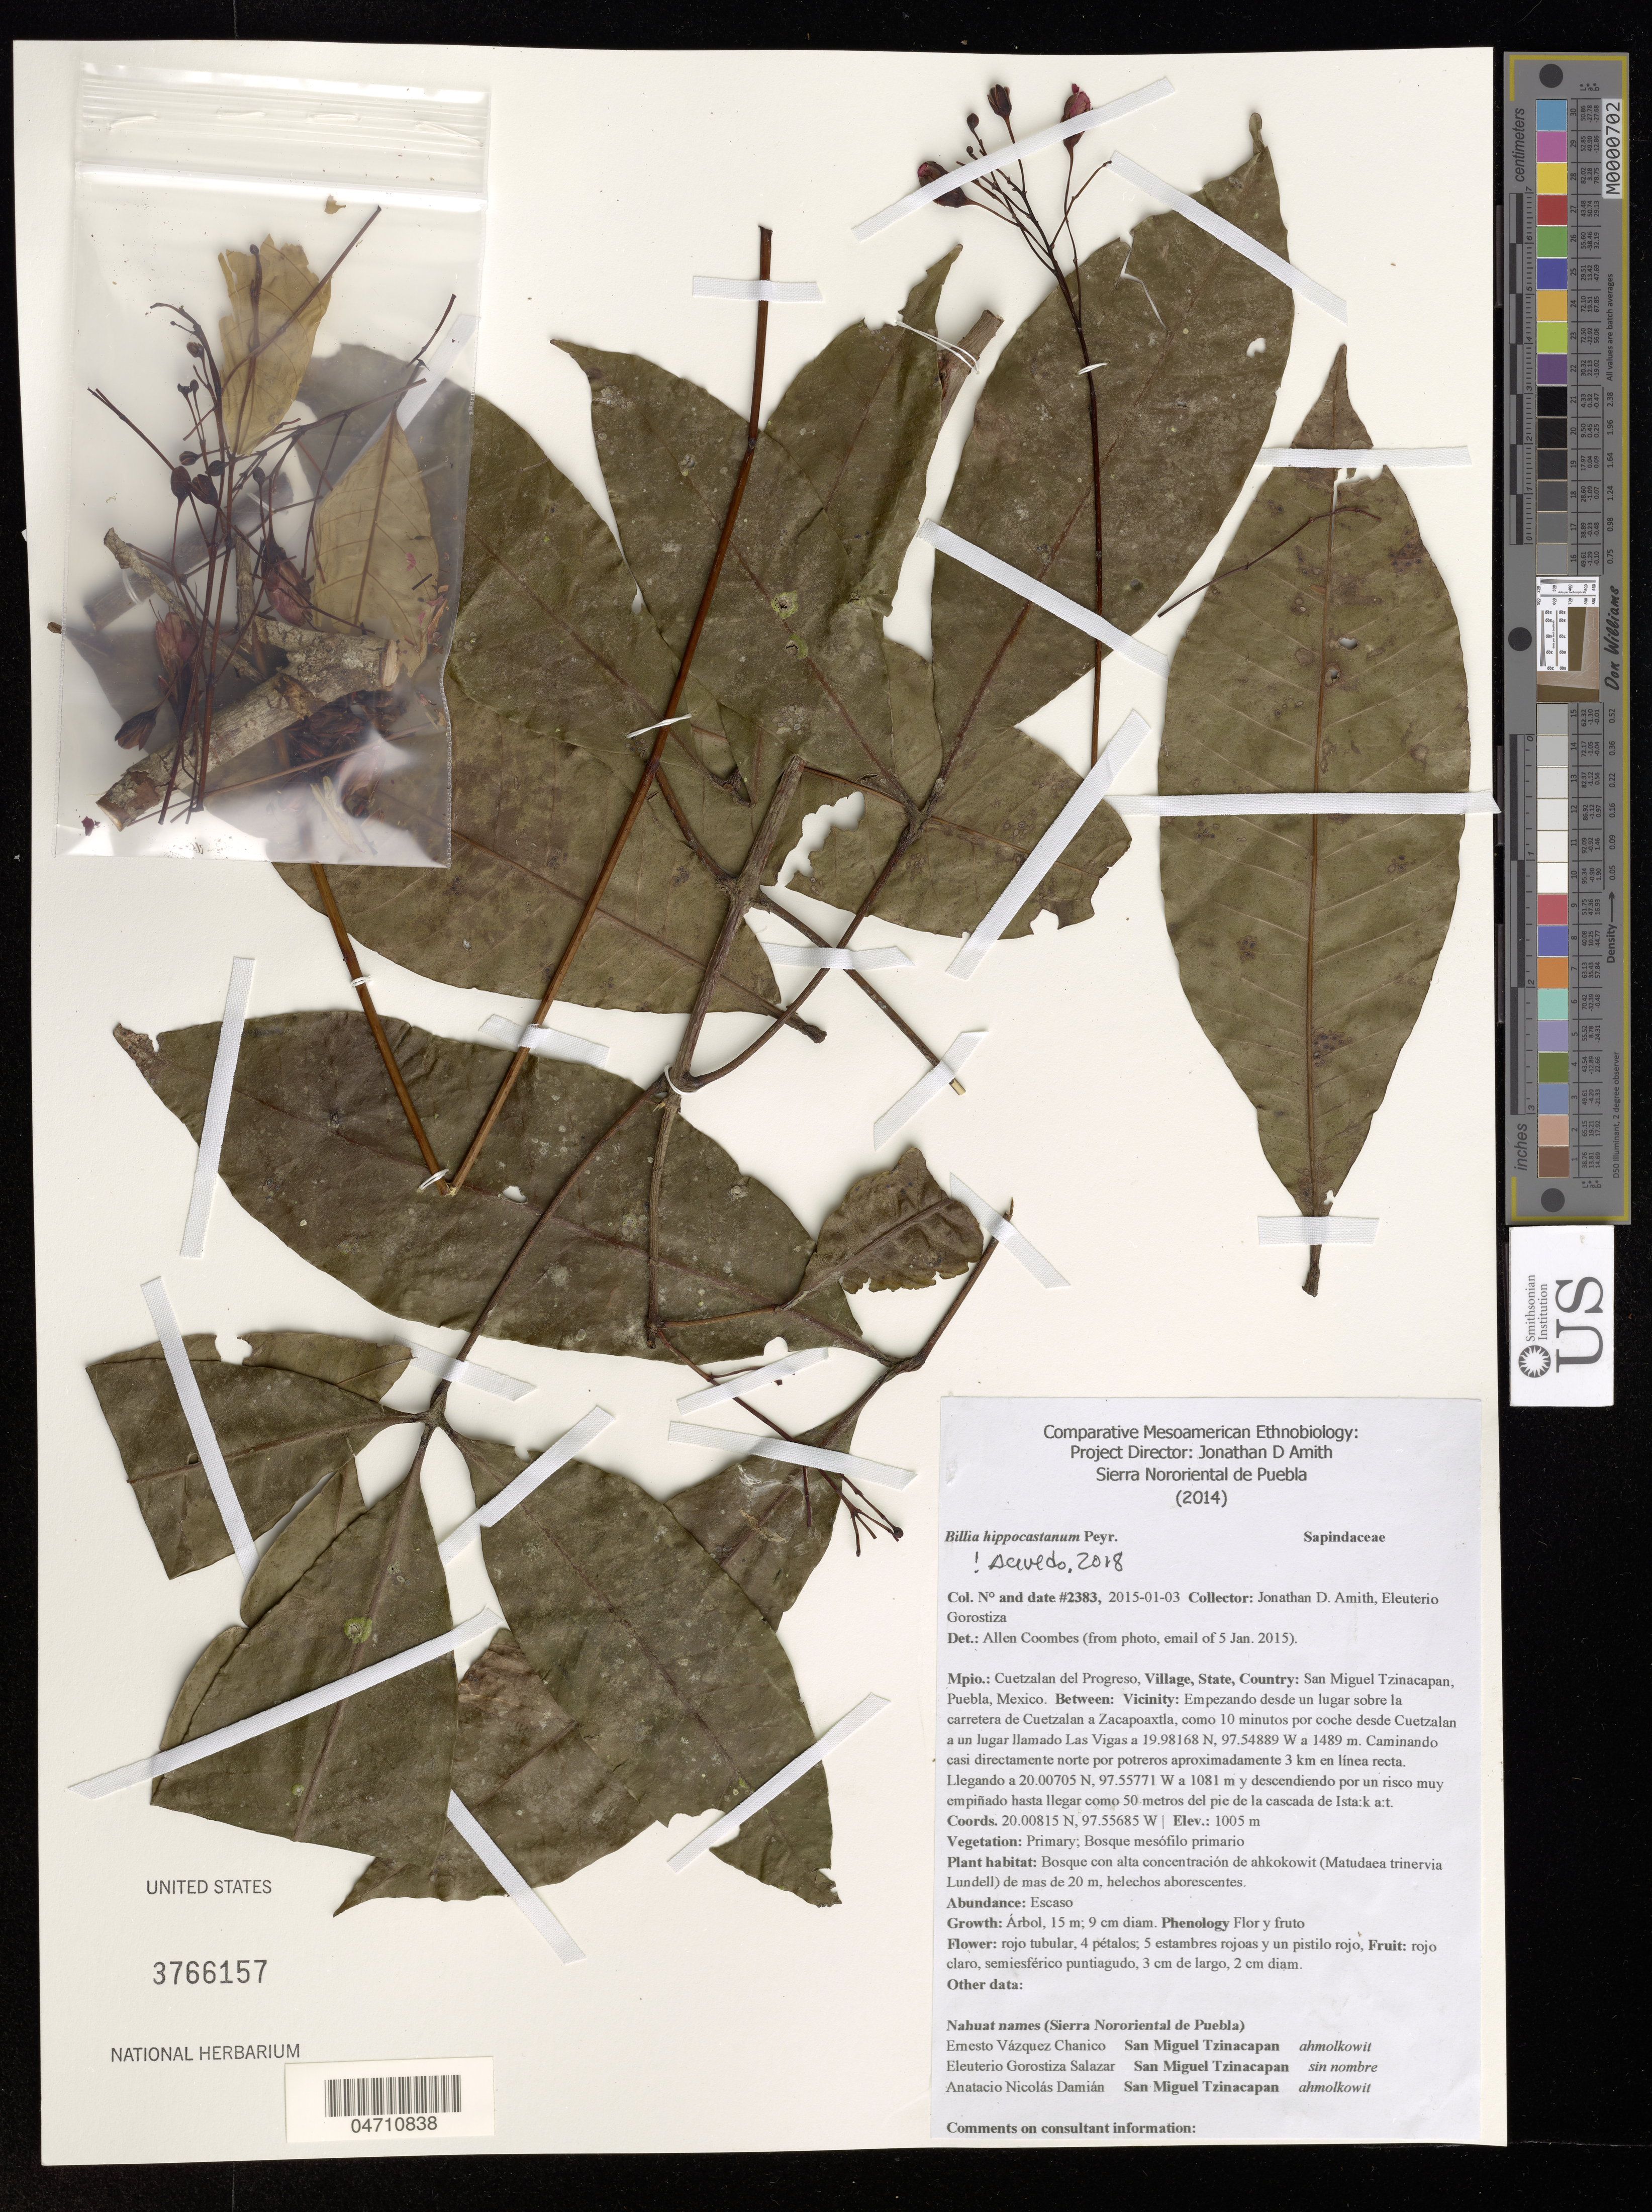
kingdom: Plantae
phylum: Tracheophyta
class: Magnoliopsida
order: Sapindales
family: Sapindaceae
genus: Billia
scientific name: Billia hippocastanum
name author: Peyr.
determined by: Acevedo-Rodriguez, P., (US), Smithsonian Institution - National Museum of Natural History (UNITED STATES)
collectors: J. D. Amith & E. Gorostiza S.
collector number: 2383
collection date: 2015-01-03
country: Mexico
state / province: Puebla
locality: Cuetzalan del Progresso, Village, State, Country: San Miguel Tzinacapan. Between Vicinity: Empezando desde un lugar sobre la carretera de Cuetzalan a Zacapoaxtla, como 10 minutes por coche desde Cuetzalan a un lugar llamado Las Vigas a 19.98168 N, 97.54889 W a 1489 m. Caminando casi directamente norte por potreros aproximadamente 3 km en líniea recta. Llegando a 20.00705 N, 97.55771 W a 1081 m y descendiendo por un risco muy empiñando hasta llegar como 50 metros del pie de la cascada de Ista:j a:t.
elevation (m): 1005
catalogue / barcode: US 3766157